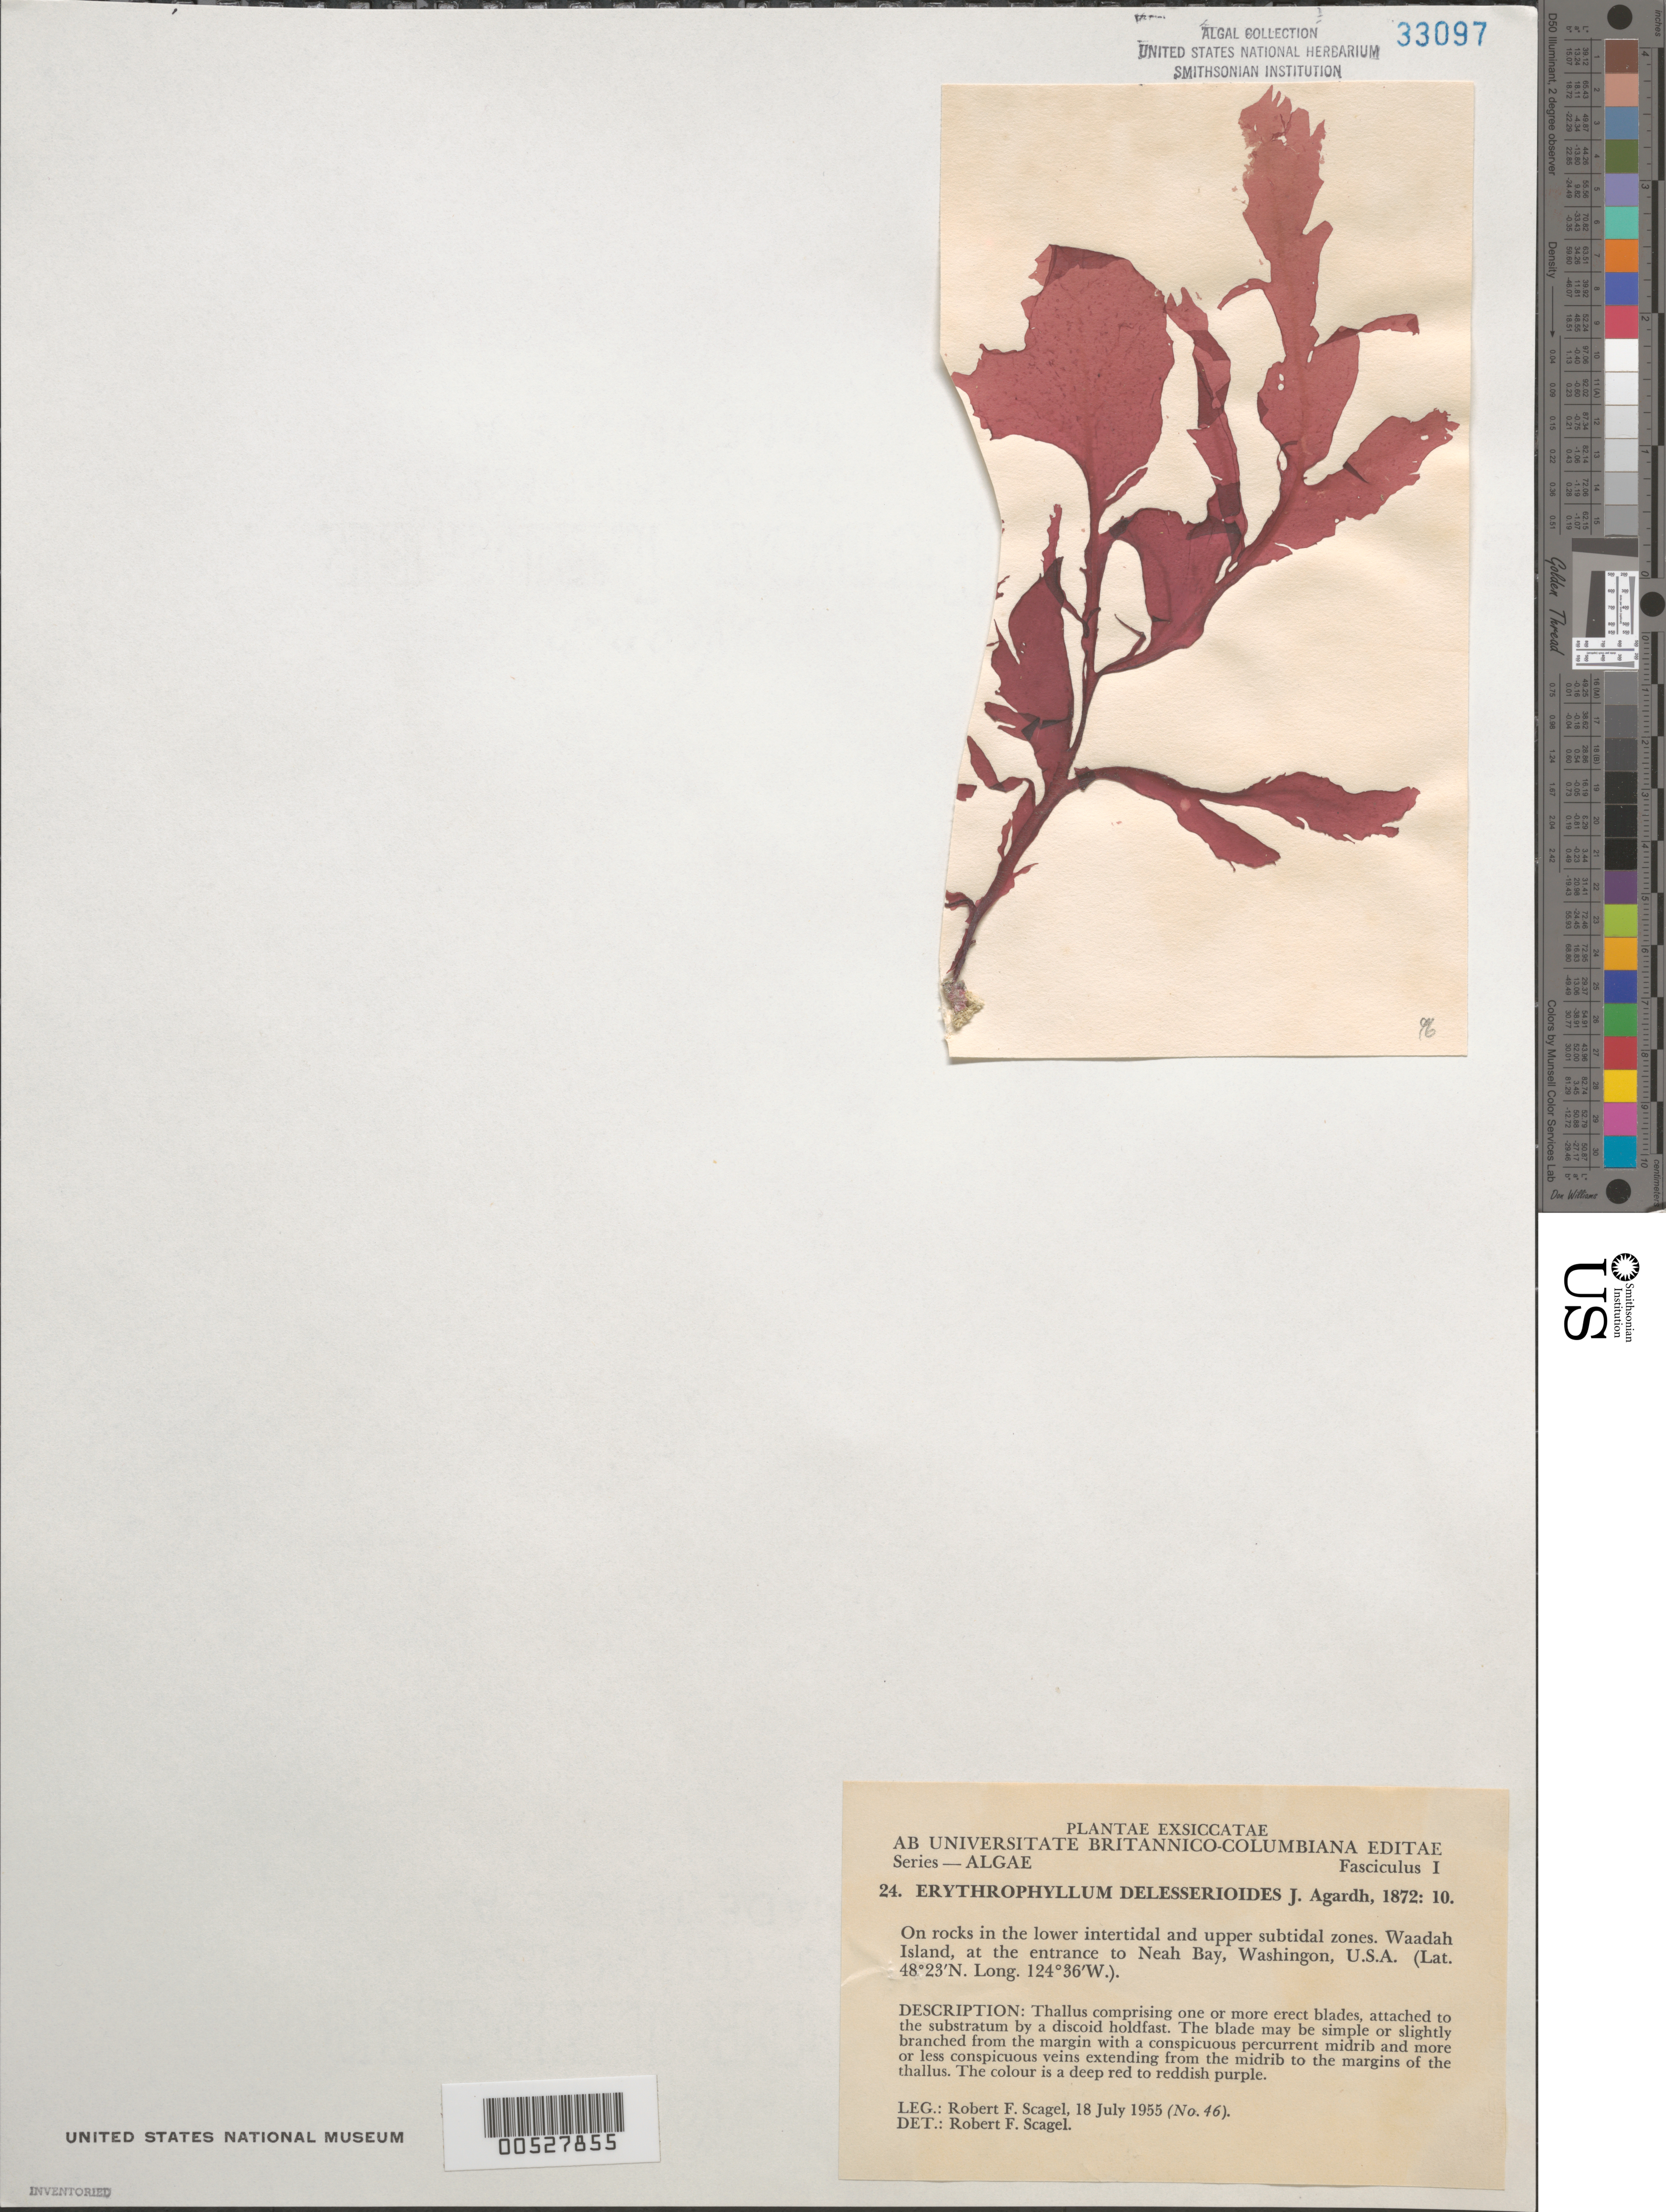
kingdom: Plantae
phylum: Rhodophyta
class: Florideophyceae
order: Gigartinales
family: Kallymeniaceae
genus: Erythrophyllum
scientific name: Erythrophyllum delesserioides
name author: J. Agardh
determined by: Scagel, R. F.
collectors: R. F. Scagel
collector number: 46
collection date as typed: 18 Jul 1955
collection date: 1955-07-18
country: United States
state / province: Washington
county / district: Clallam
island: Waadah Island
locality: Neah Bay entrance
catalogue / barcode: US 33097